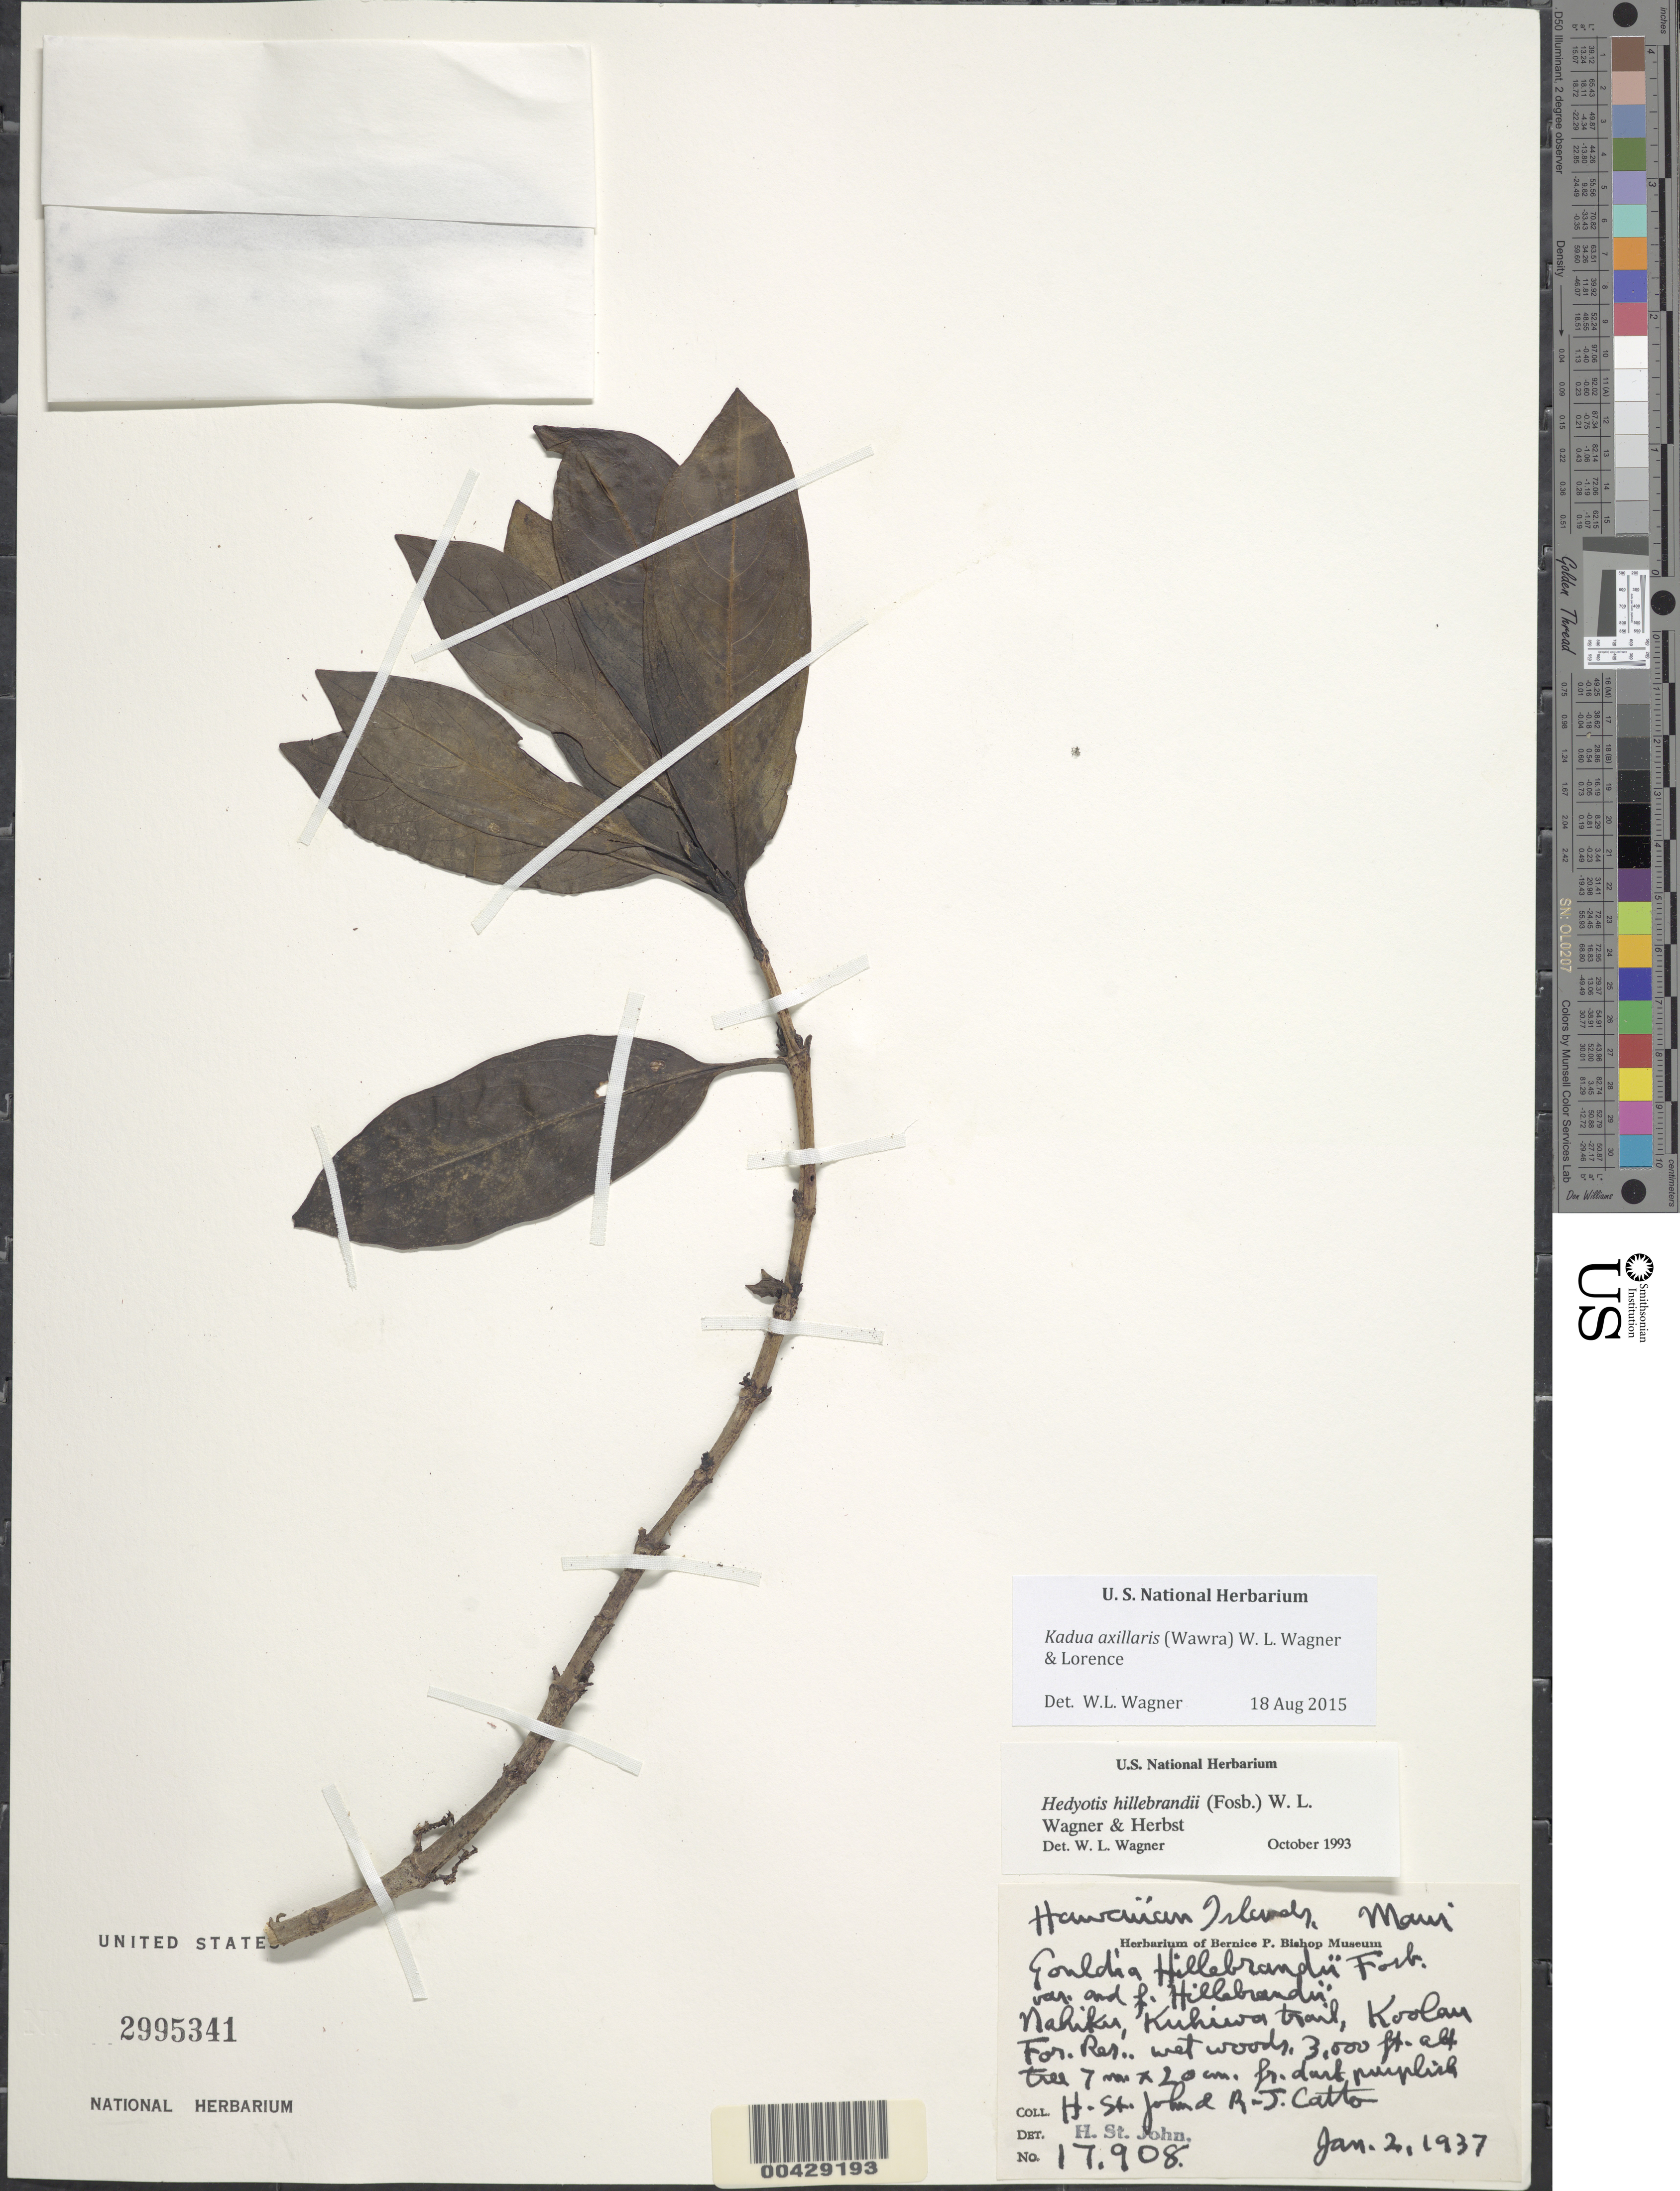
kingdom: Plantae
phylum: Tracheophyta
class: Magnoliopsida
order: Gentianales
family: Rubiaceae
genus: Kadua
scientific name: Kadua axillaris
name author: (Wawra) W.L. Wagner & Lorence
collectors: H. St. John & R. Catto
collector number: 17908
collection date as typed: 2 Jan 1937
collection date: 1937-01-02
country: United States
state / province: Hawaii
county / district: Maui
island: Maui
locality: Nahiku, Kuhiwa trail, Koolau Forest Reserve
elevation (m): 914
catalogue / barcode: US 2995341